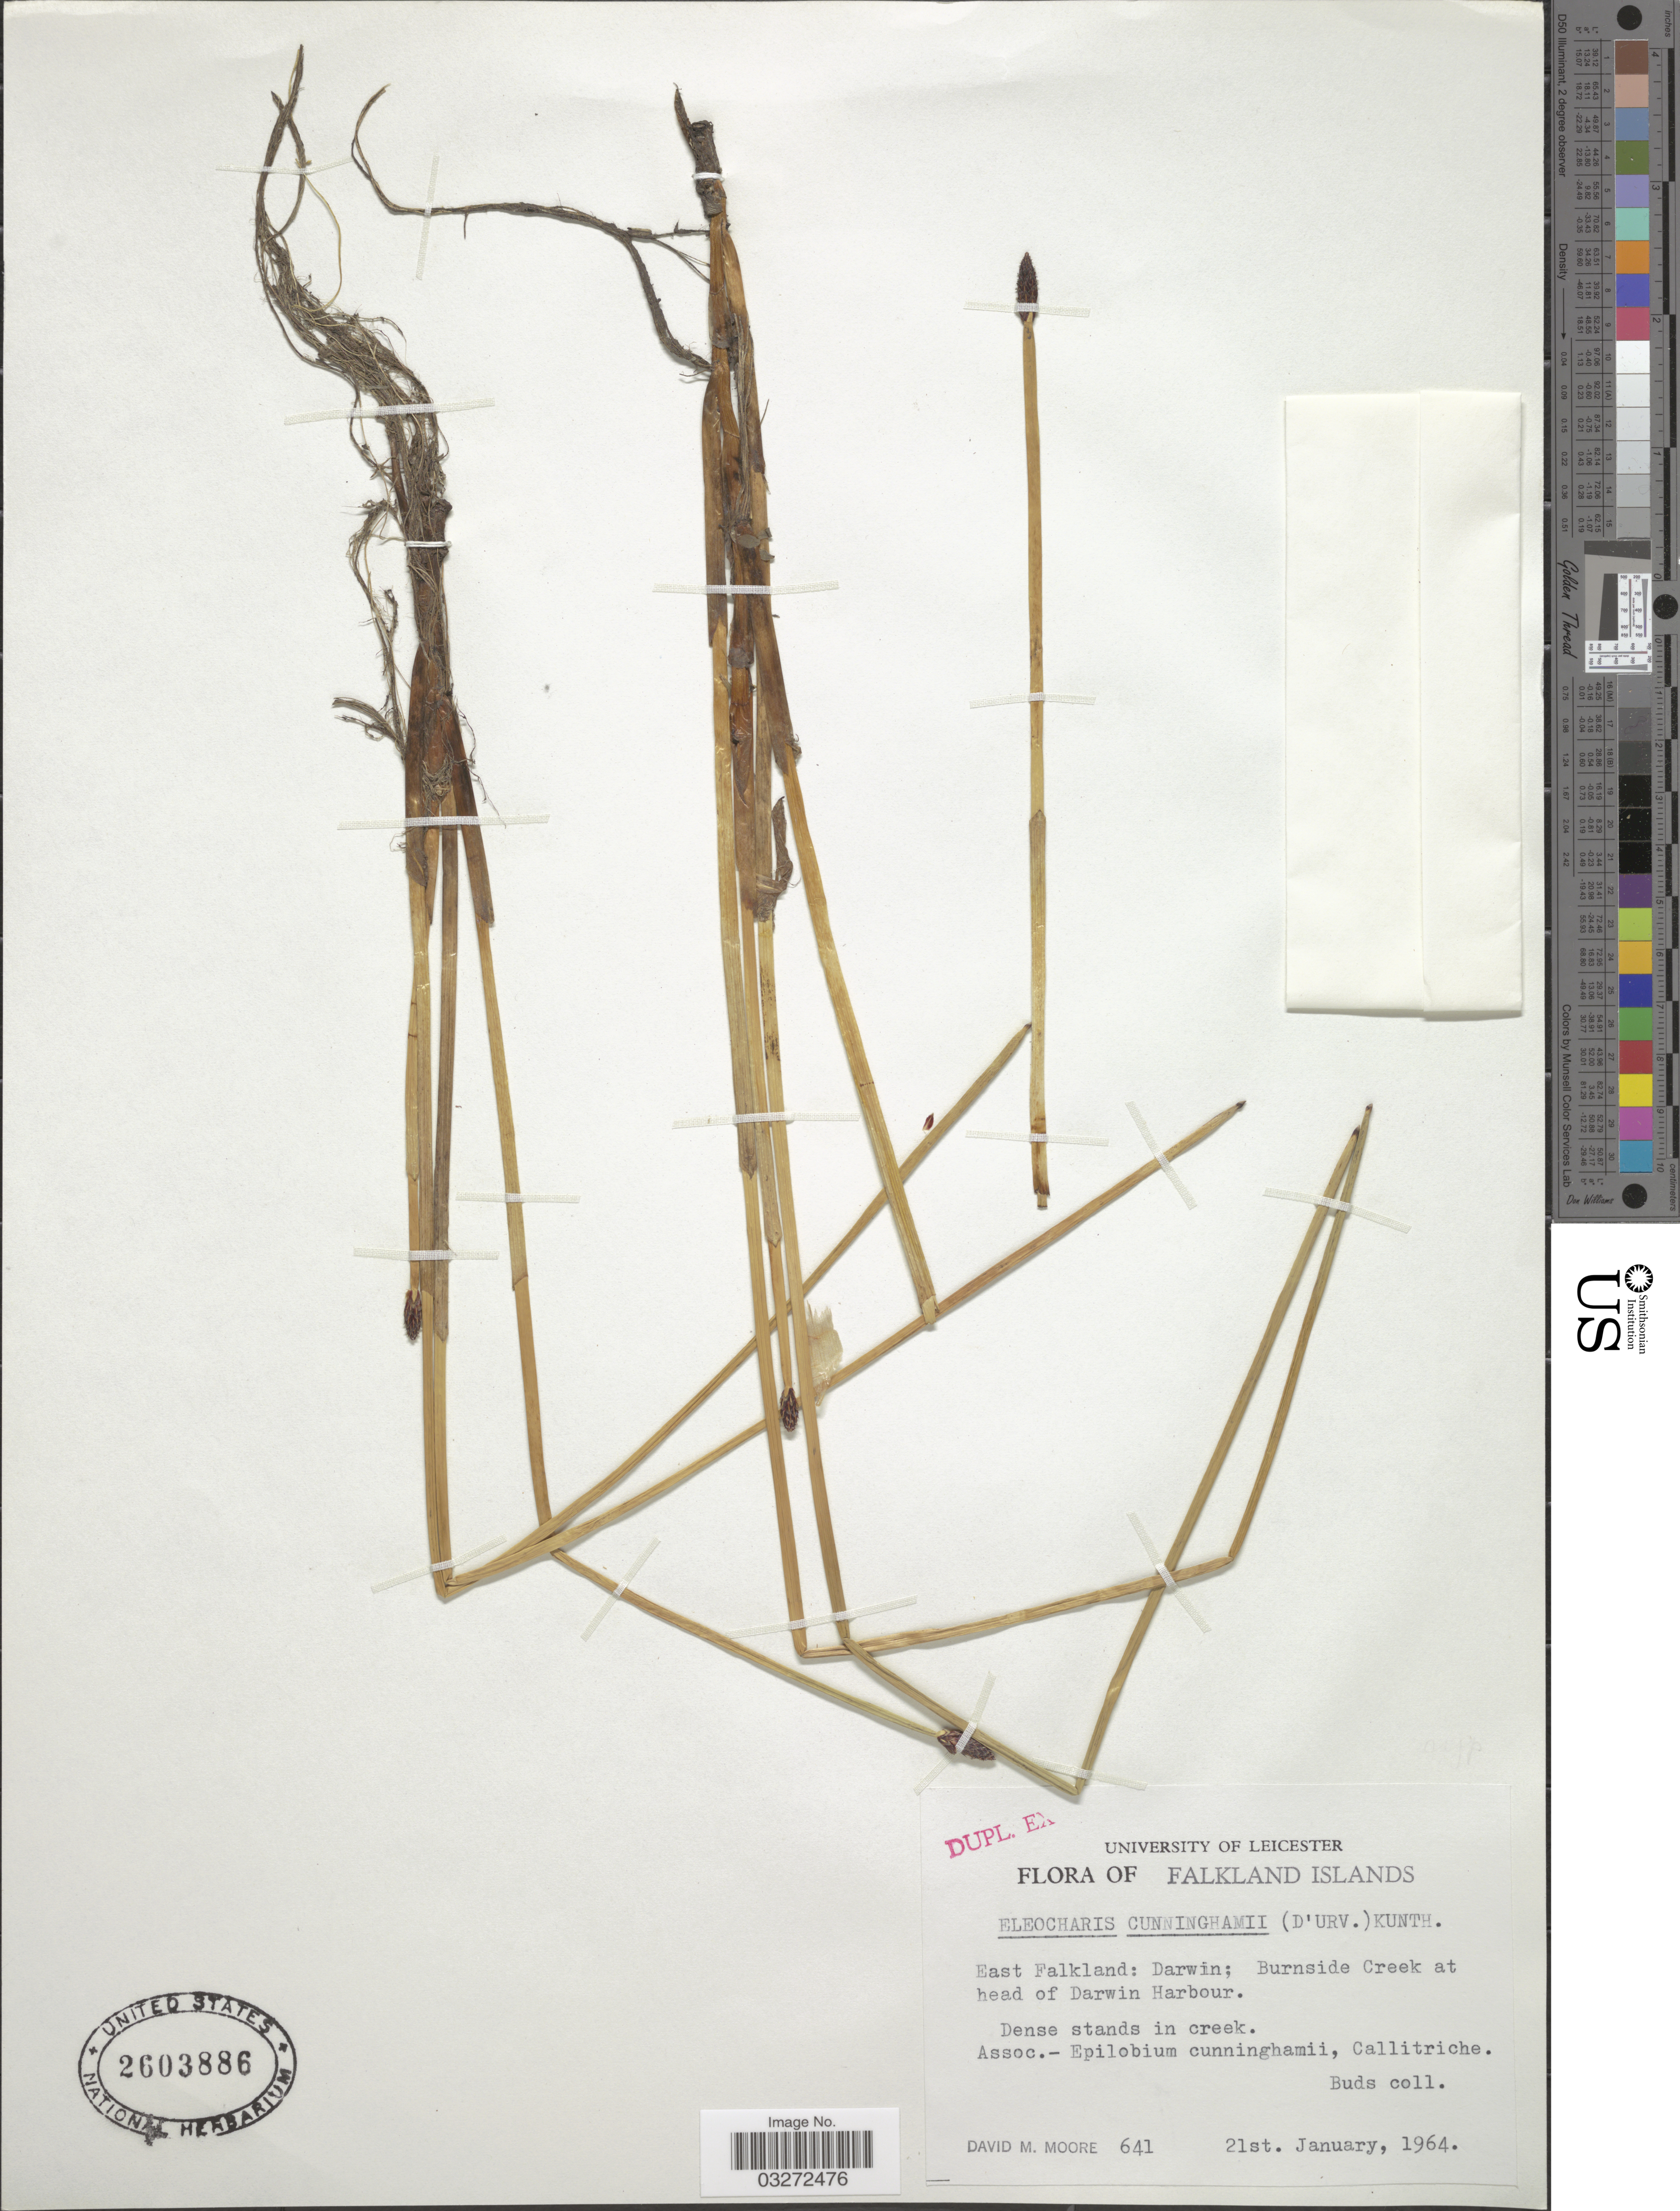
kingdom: Plantae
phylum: Tracheophyta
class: Liliopsida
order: Poales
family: Cyperaceae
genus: Eleocharis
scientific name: Eleocharis melanostachys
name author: (d'Urv.) C.B. Clarke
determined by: Strong, Mark T., (BOT), Smithsonian Institution - National Museum of Natural History (UNITED STATES)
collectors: D. Moore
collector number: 641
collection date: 1964-01-21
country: Falkland Islands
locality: East Falkland: Darwin; Burnside Creek at head of Darwin Harbour.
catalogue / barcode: US 2603886